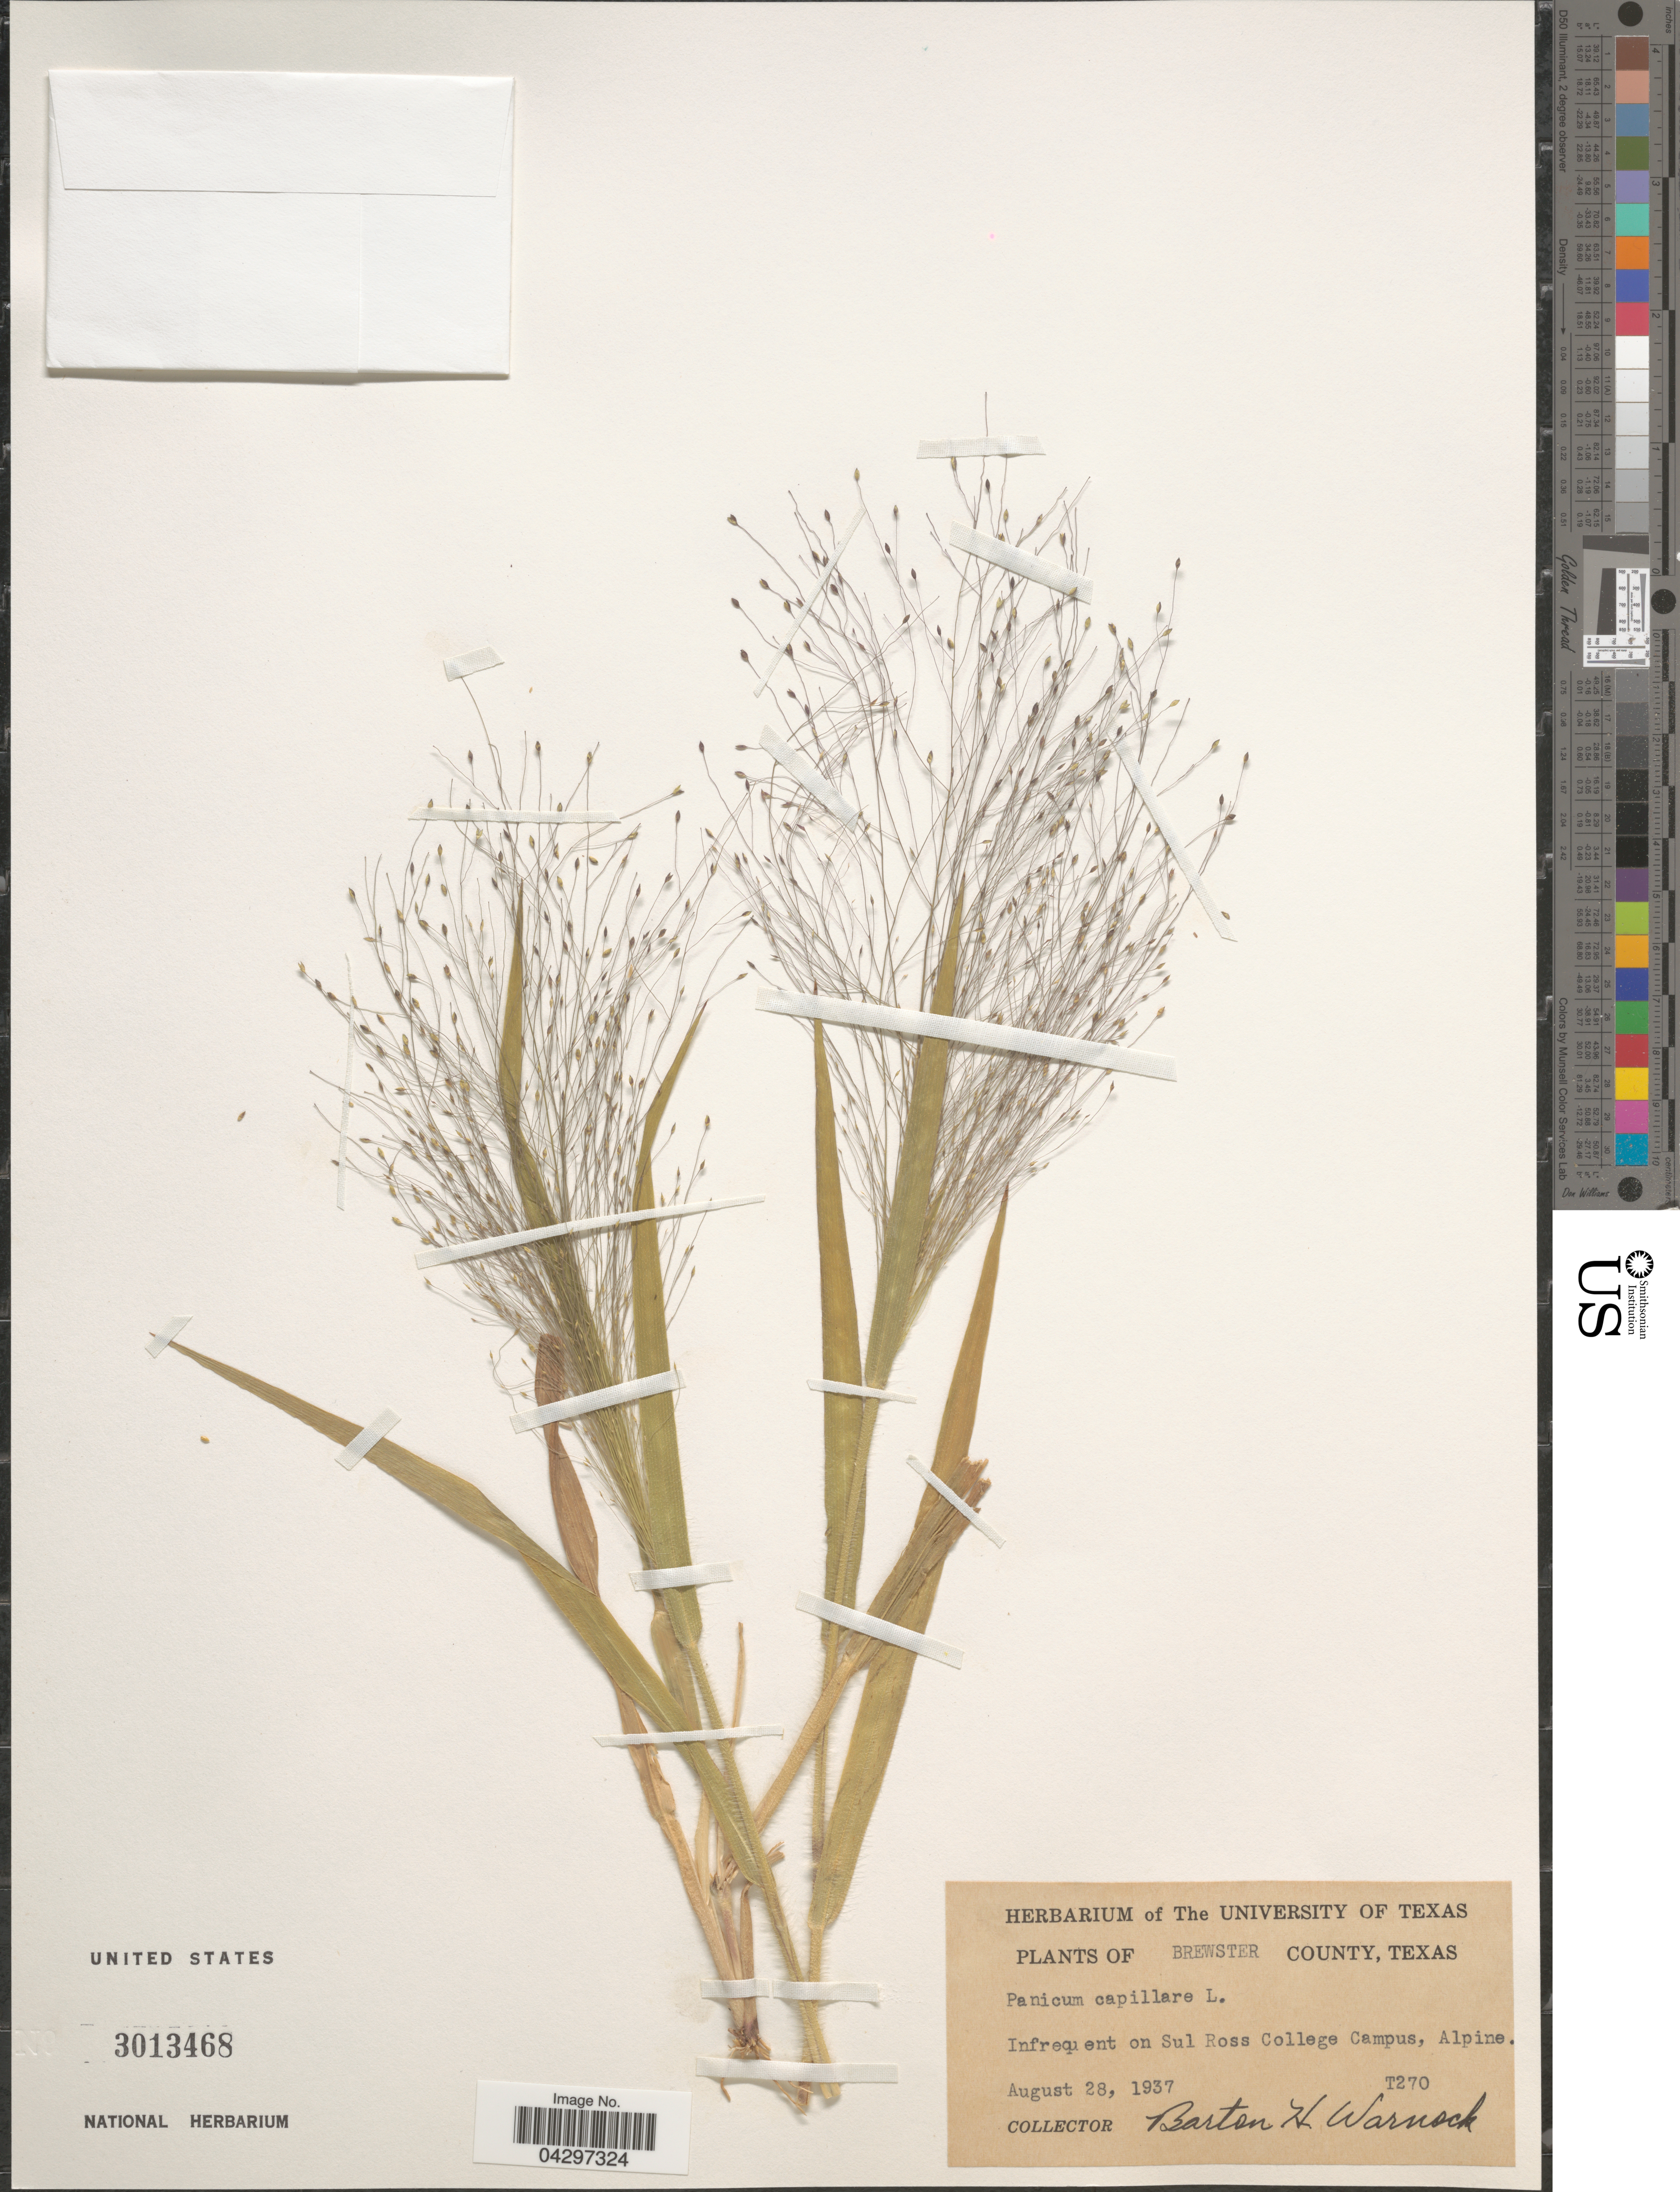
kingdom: Plantae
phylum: Tracheophyta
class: Liliopsida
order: Poales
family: Poaceae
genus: Panicum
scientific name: Panicum capillare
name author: L.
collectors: B. H. Warnock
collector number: T270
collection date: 1937-08-28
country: United States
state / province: Texas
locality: Brewster County. Infrequent on Sul Ross College Campus, Alpine.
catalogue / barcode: US 3013468